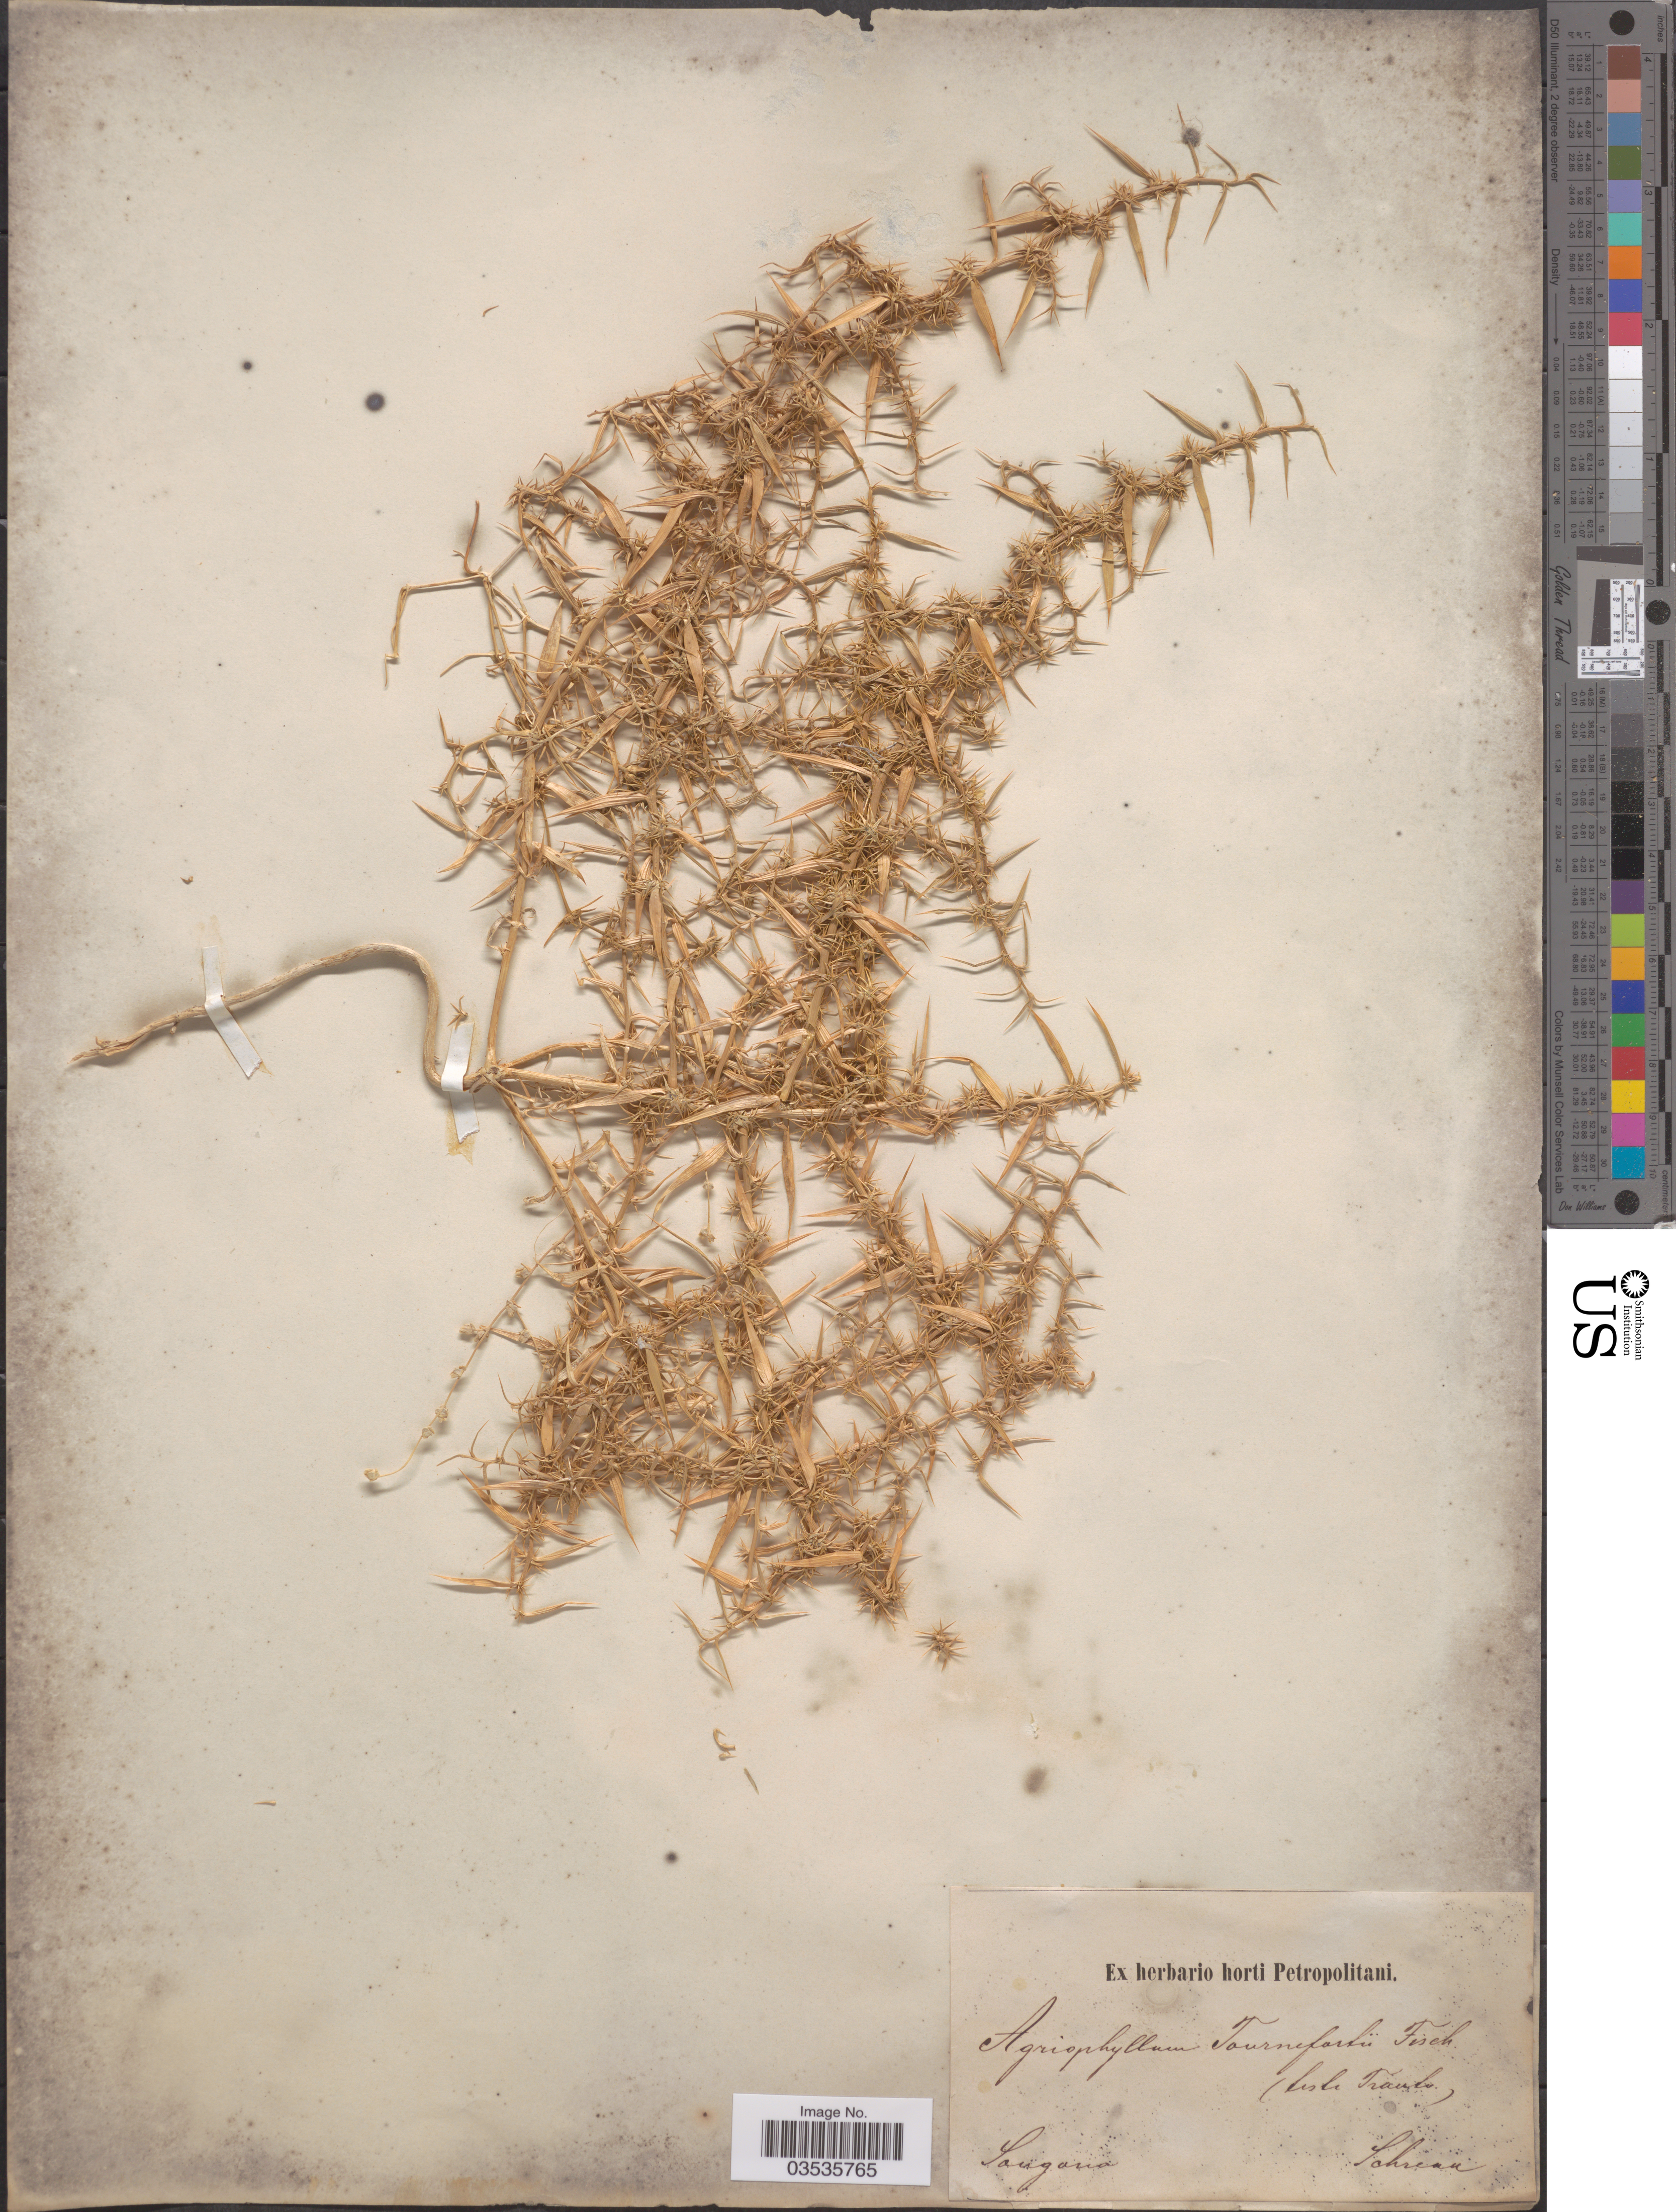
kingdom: Plantae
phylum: Tracheophyta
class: Magnoliopsida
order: Caryophyllales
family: Amaranthaceae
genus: Agriophyllum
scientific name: Agriophyllum tournefortii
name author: Fisch. ex Moq.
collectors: A.G. Schrenk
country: Kazakhstan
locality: Songaria.